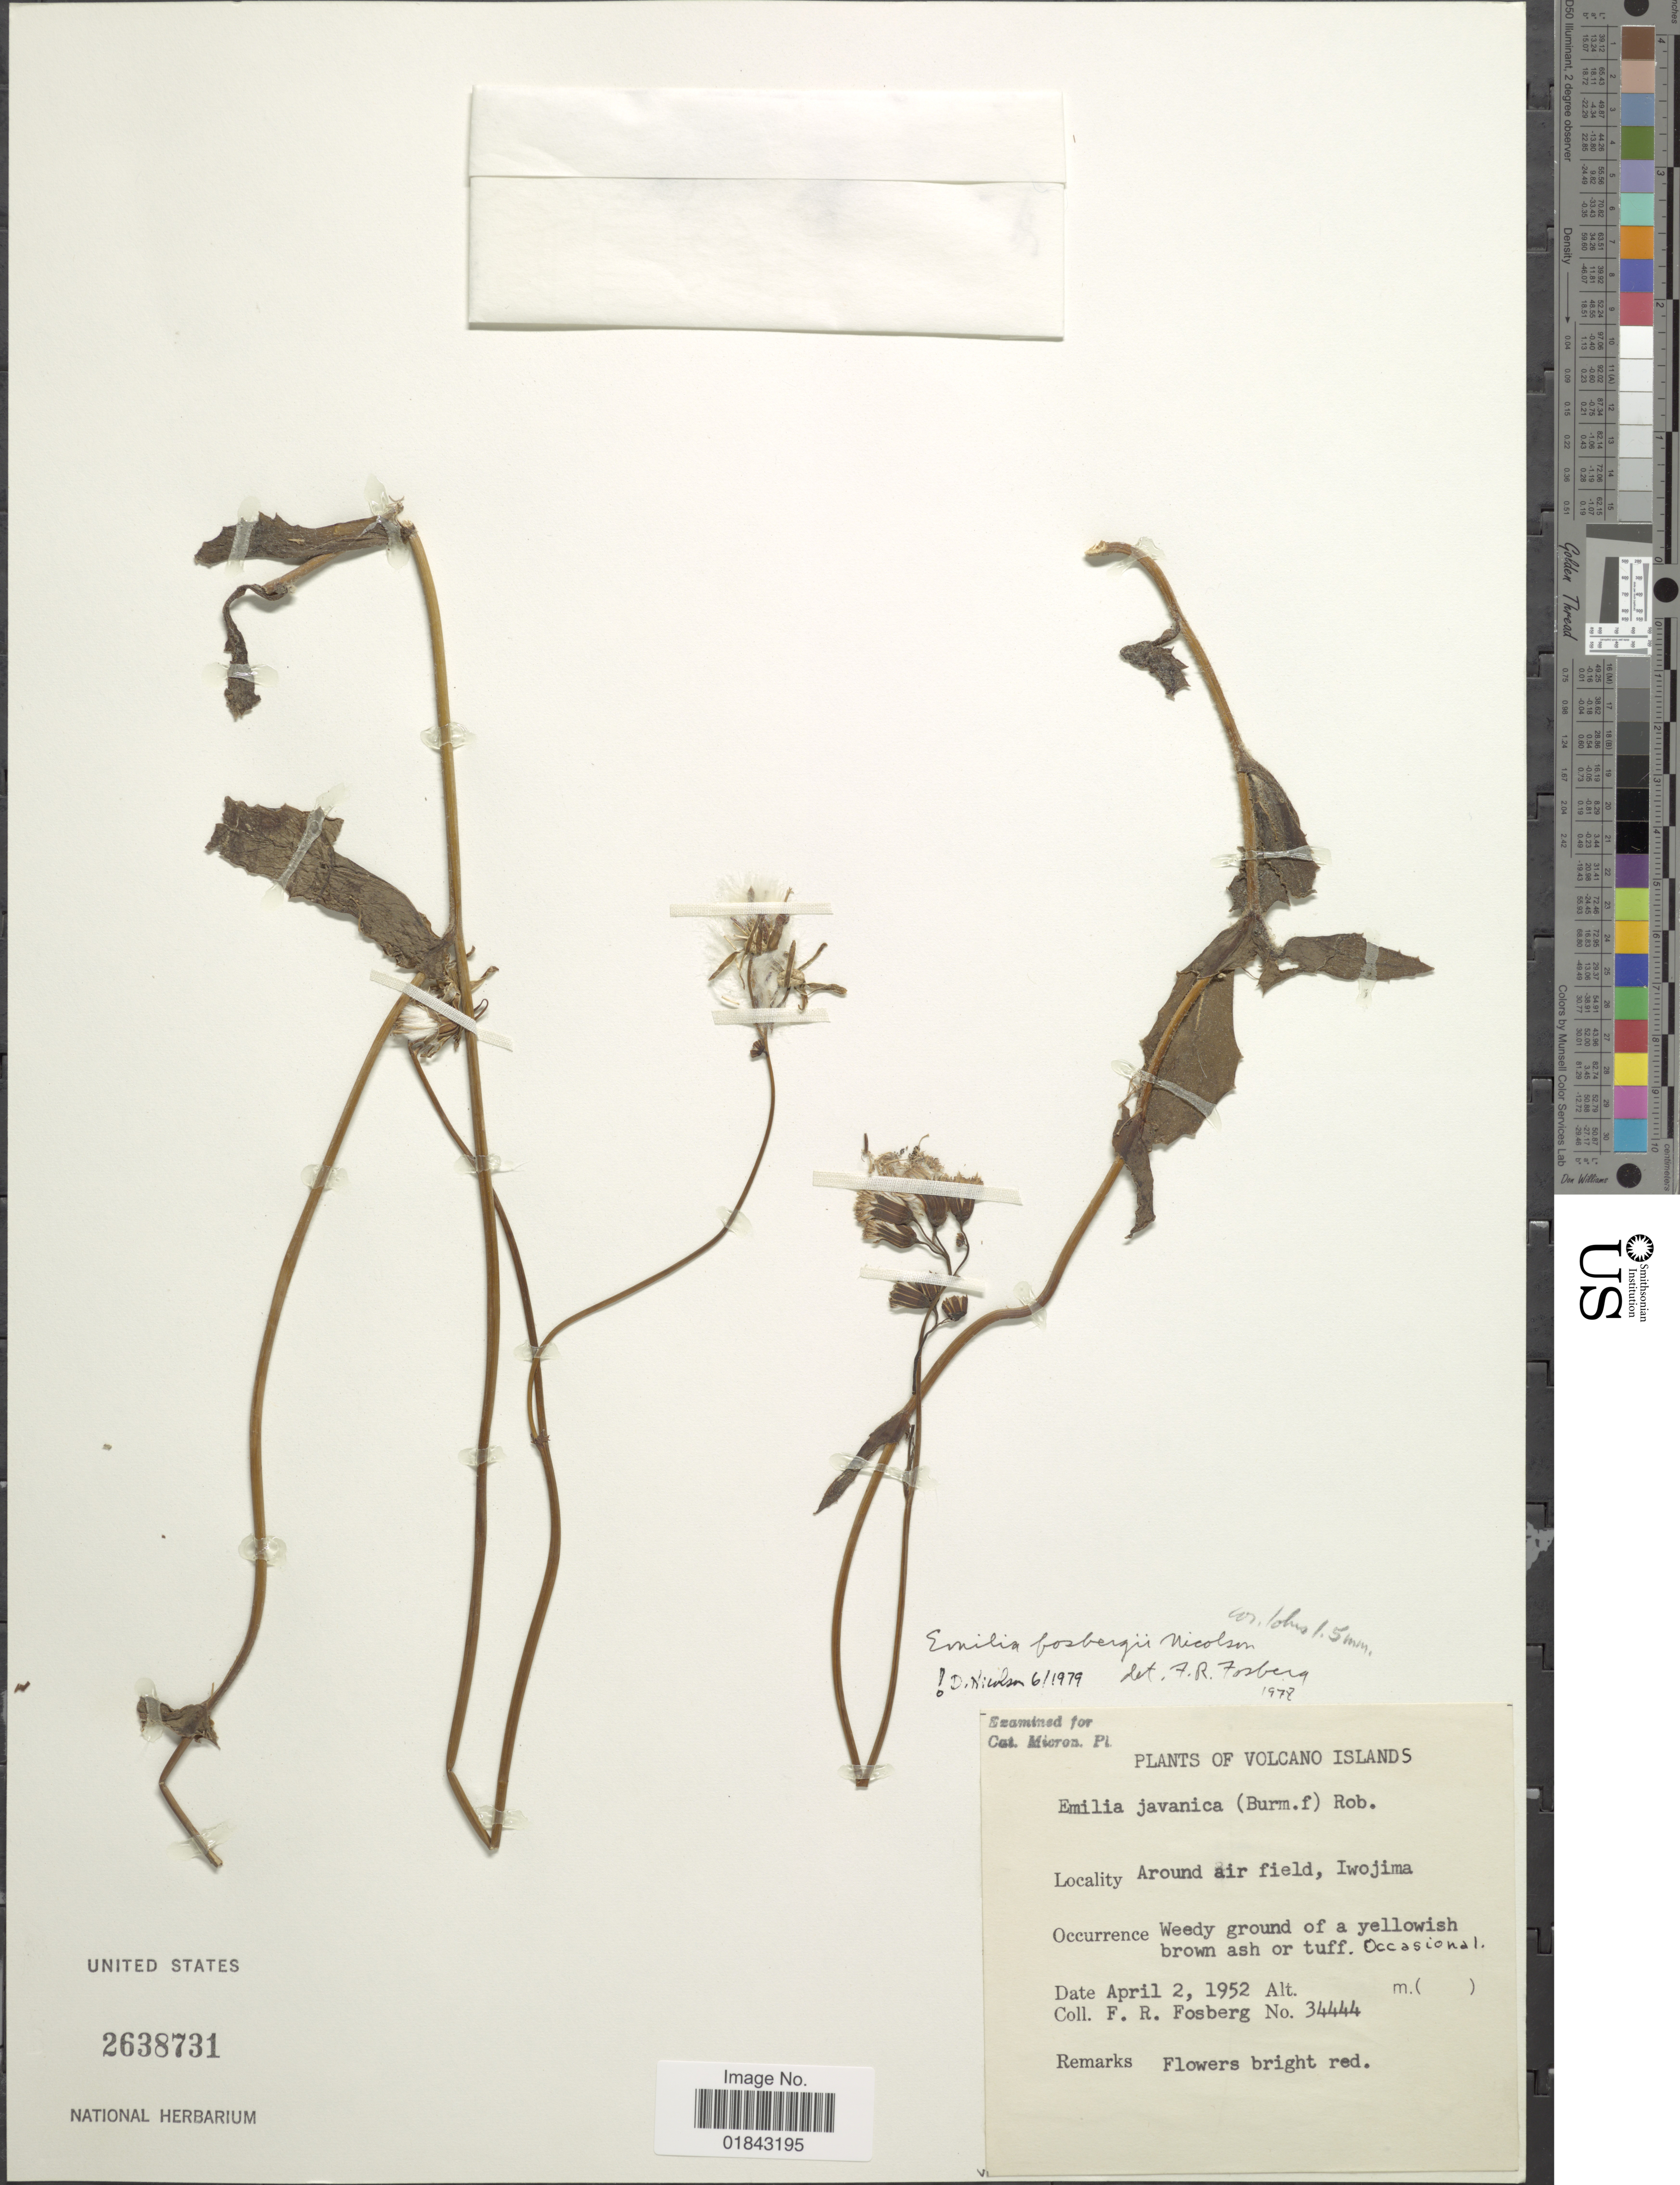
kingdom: Plantae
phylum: Tracheophyta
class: Magnoliopsida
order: Asterales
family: Asteraceae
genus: Emilia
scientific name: Emilia fosbergii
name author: Nicolson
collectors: F. R. Fosberg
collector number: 34444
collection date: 1952-04-02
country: Japan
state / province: Tokyo, Federal City of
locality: Volcano Is., around air field, Iwojima, weedy ground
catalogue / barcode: US 2638731